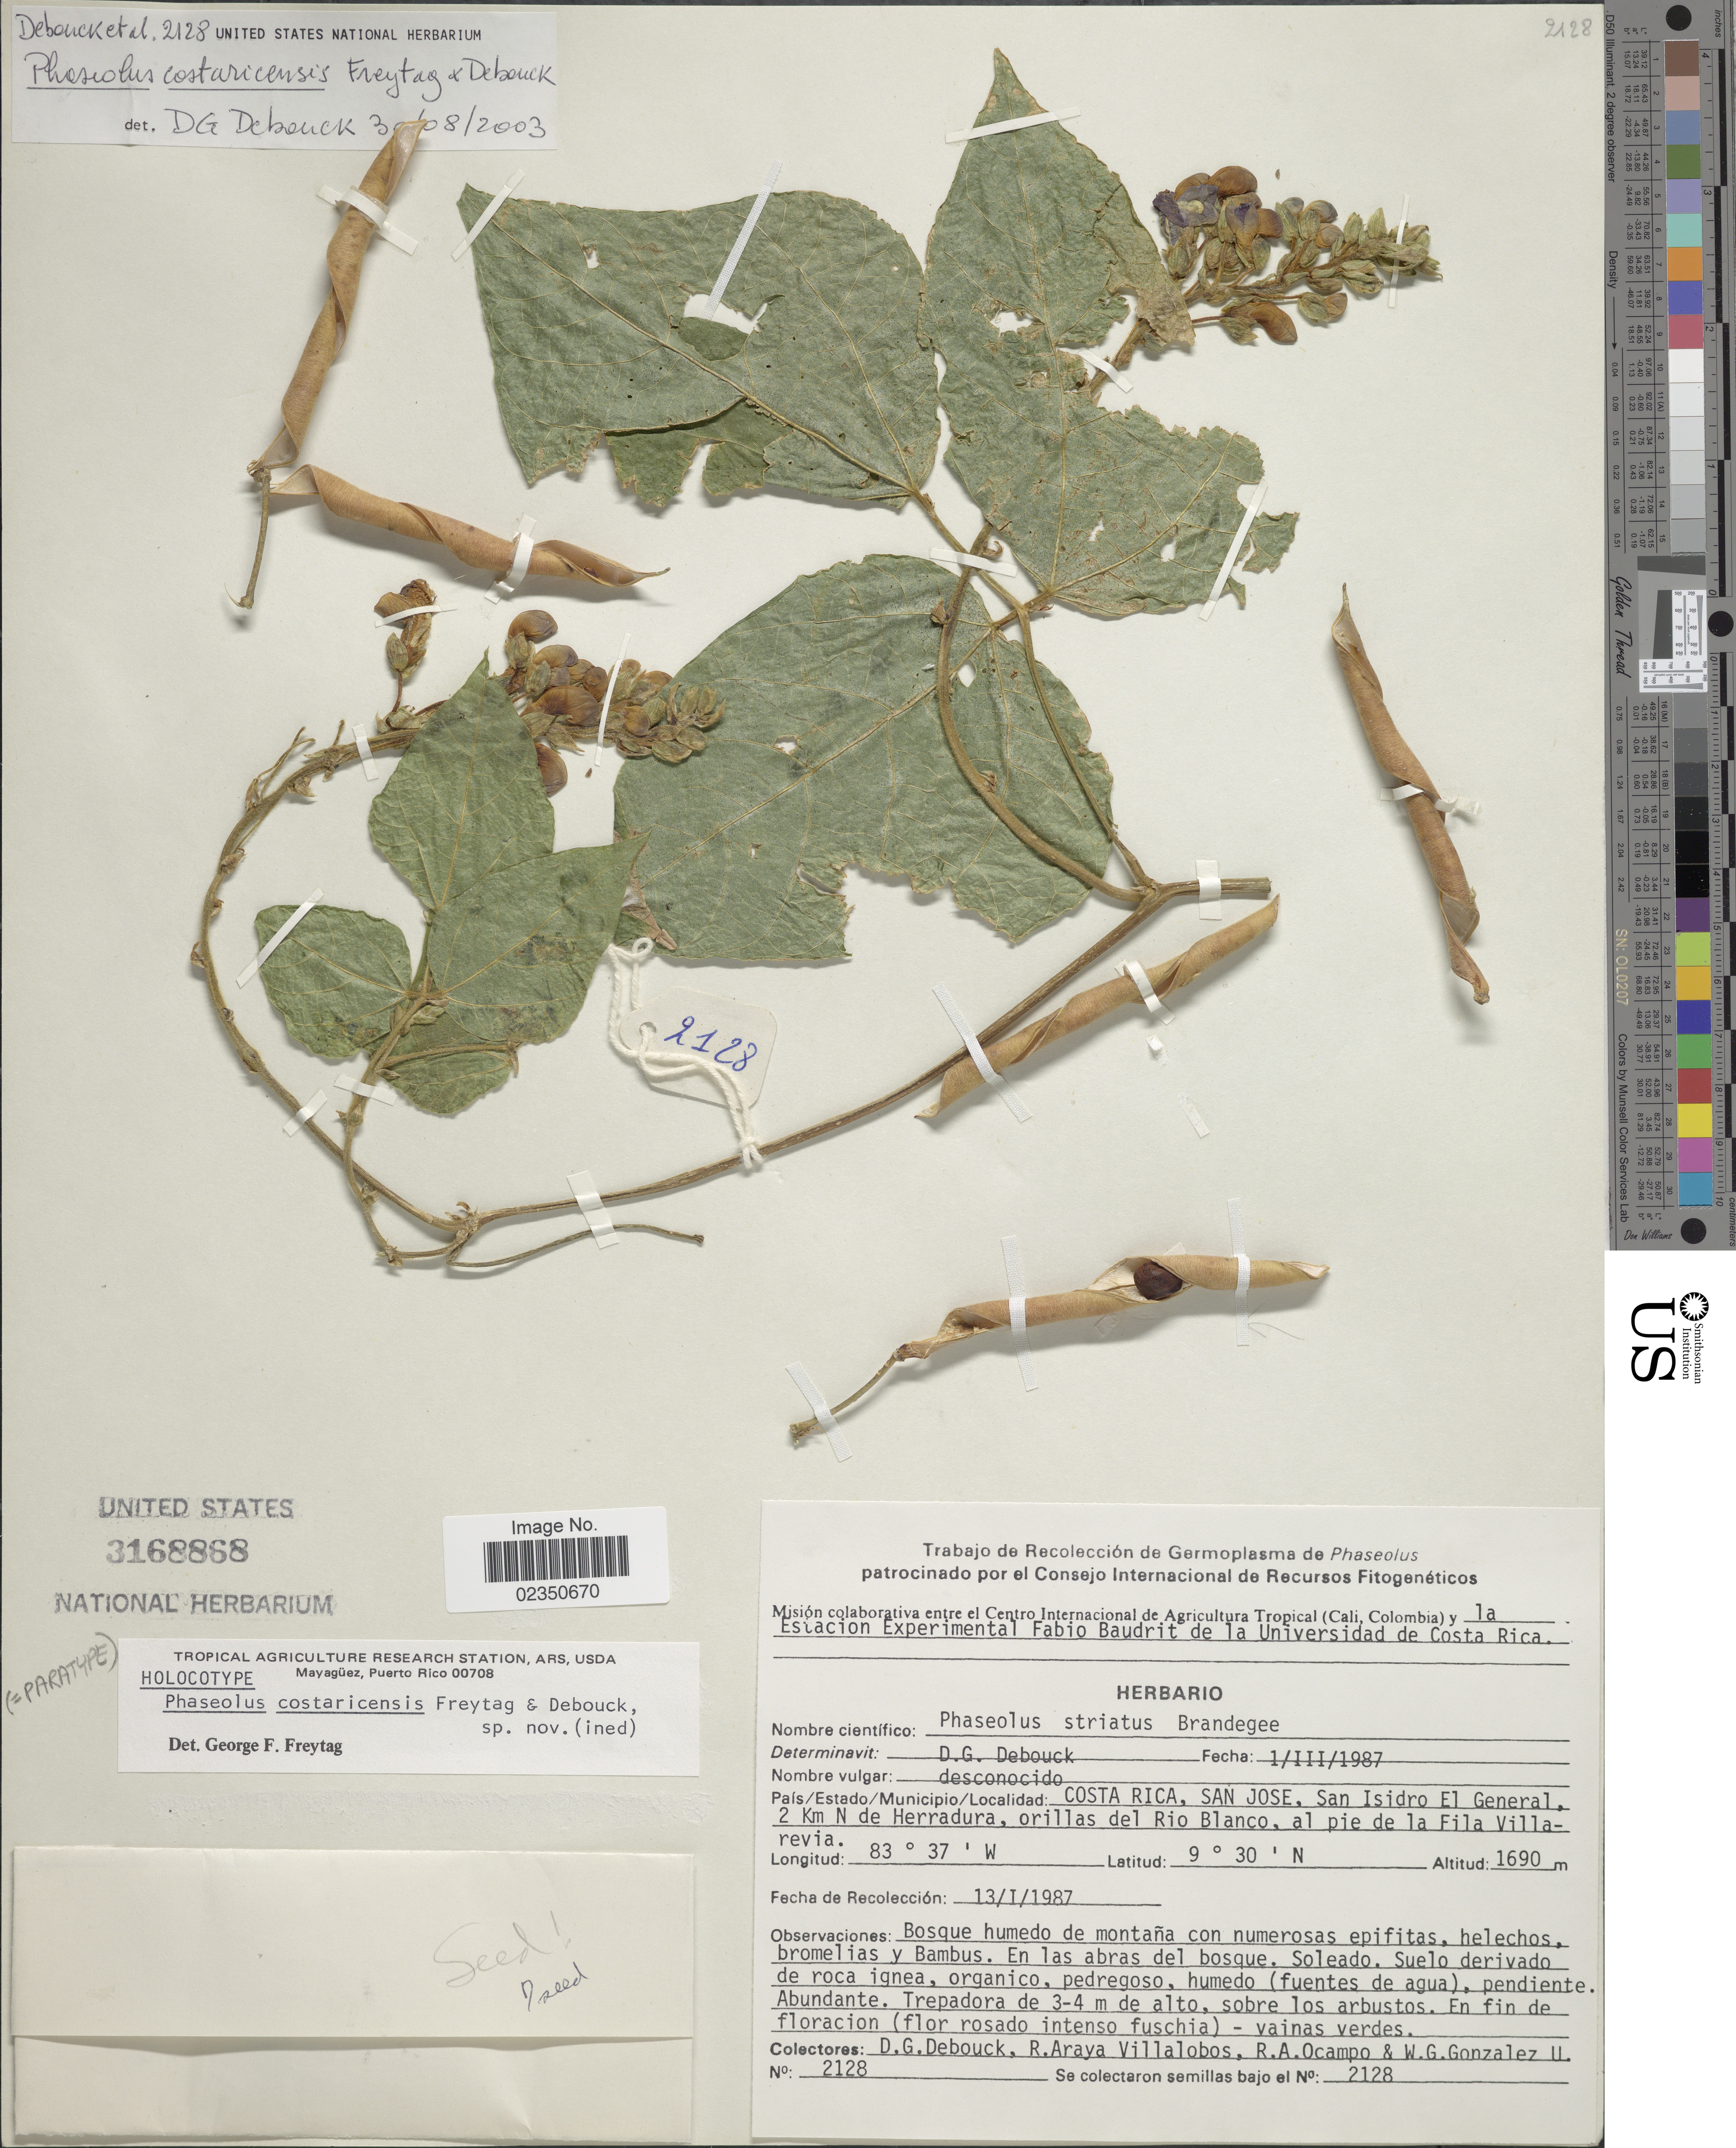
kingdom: Plantae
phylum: Tracheophyta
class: Magnoliopsida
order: Fabales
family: Fabaceae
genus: Phaseolus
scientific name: Phaseolus costaricensis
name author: Freytag & Debouck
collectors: D. Debouck, R. Araya Villalobos, R. Ocampo & W. Gonzalez U.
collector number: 2128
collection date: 1987-01-13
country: Costa Rica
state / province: San José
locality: San Isidro El General, 2 Km N de Herradura, orillas del Rio Blanco, al pie de la Fila Villarevia.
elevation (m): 1690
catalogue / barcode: US 3168868